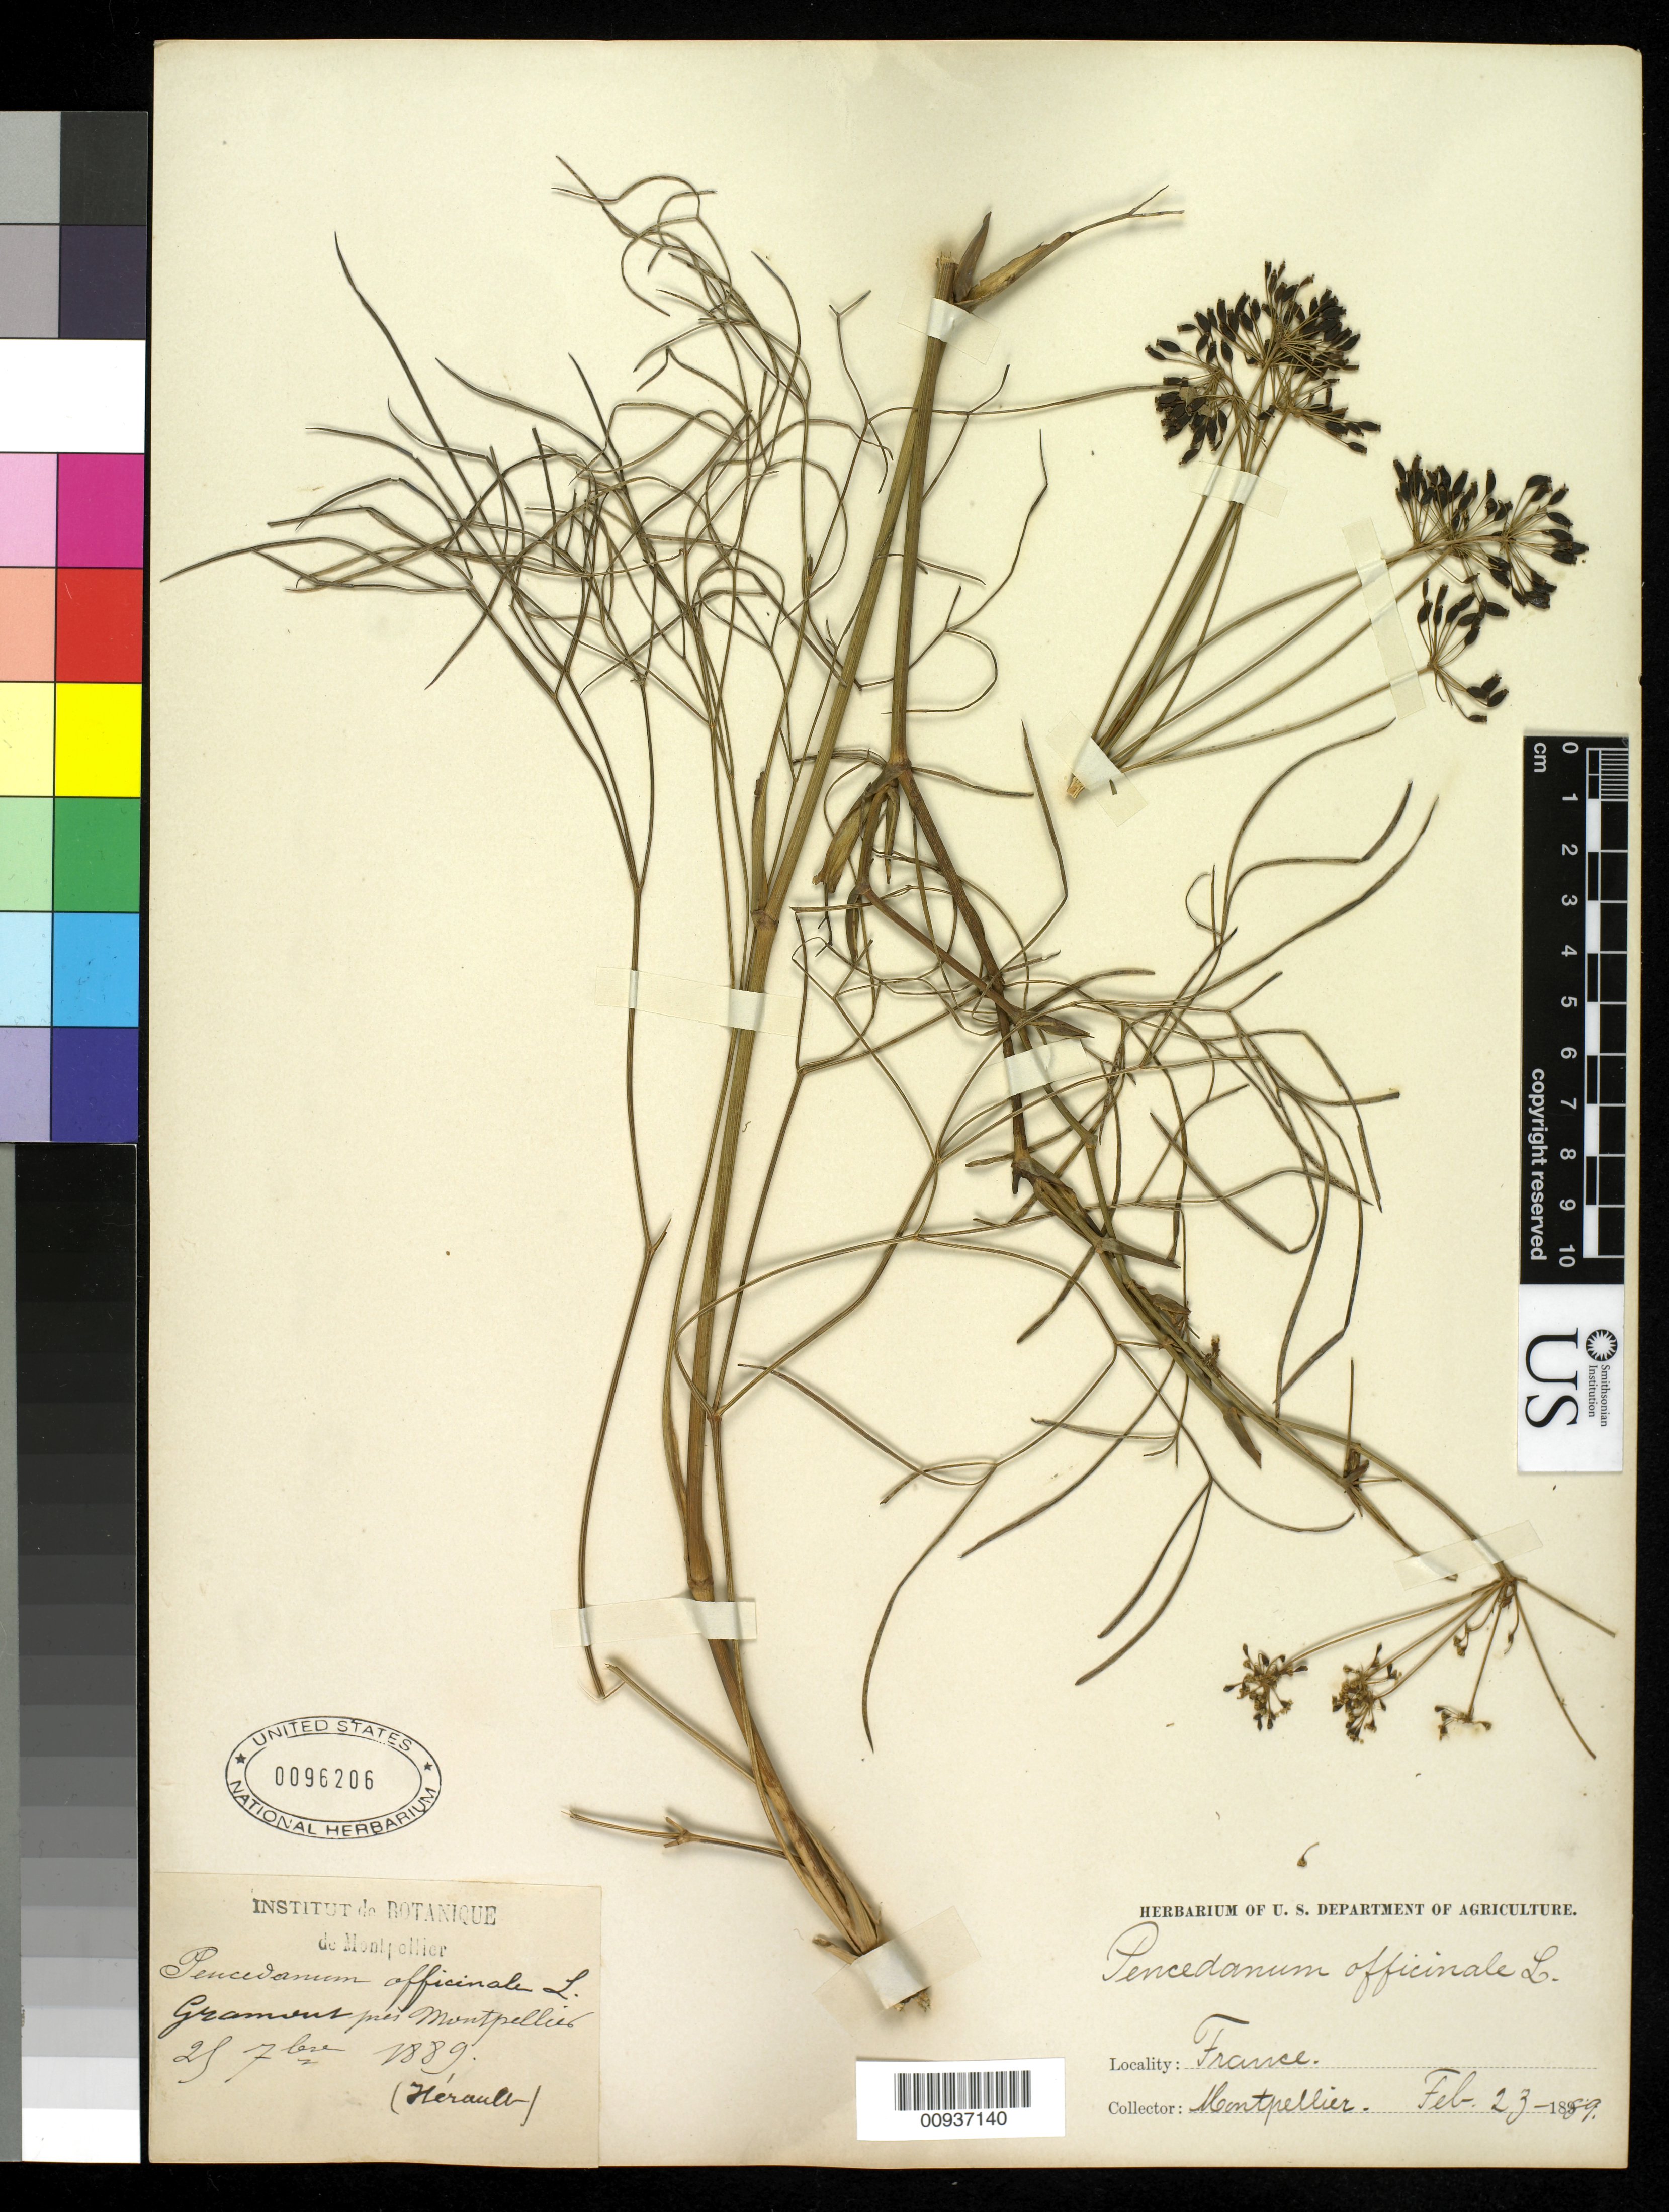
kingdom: Plantae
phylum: Tracheophyta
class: Magnoliopsida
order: Apiales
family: Apiaceae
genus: Peucedanum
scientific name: Peucedanum officinale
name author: L.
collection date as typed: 28 Jul 1889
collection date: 1889-07-28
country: France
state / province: Occitanie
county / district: Herault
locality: Gramiens pres Montpellier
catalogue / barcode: US 96206